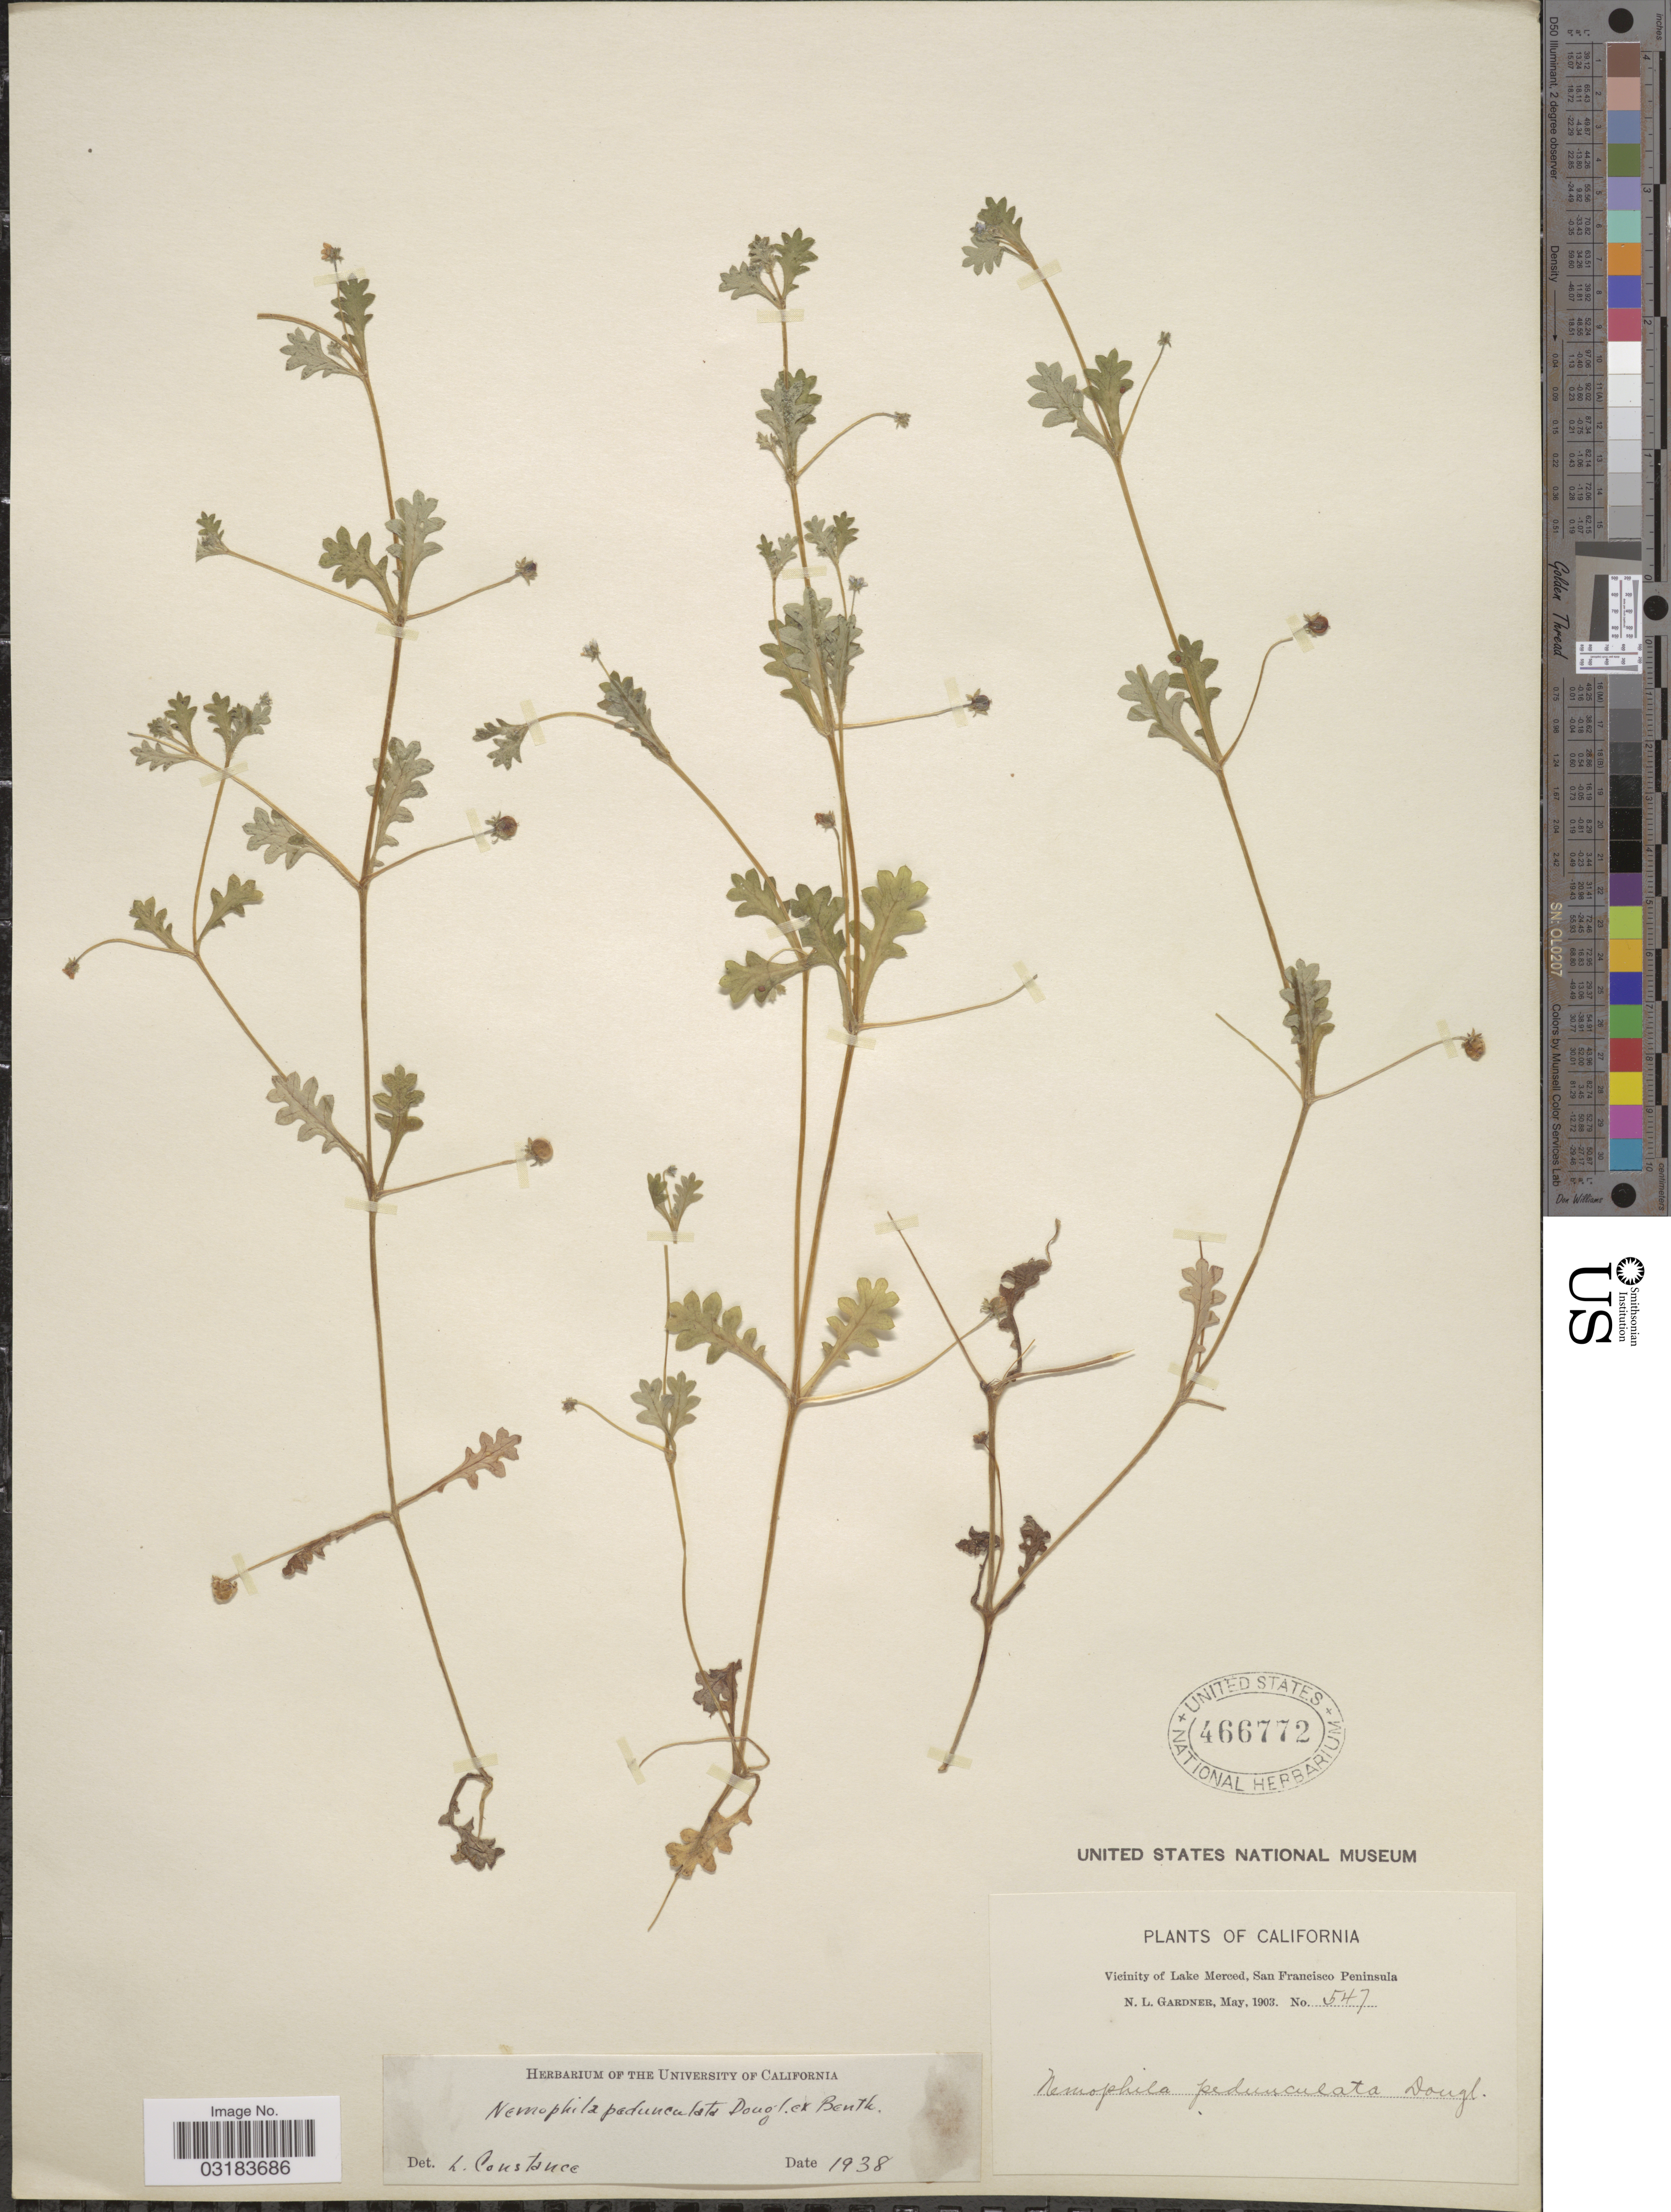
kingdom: Plantae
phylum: Tracheophyta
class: Magnoliopsida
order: Boraginales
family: Hydrophyllaceae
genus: Nemophila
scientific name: Nemophila pedunculata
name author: Douglas ex Benth.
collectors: N. Gardner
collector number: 547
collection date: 1903-05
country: United States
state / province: California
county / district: San Francisco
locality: Vicinity of Lake Merced, San Francisco Peninsula.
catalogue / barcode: US 466772